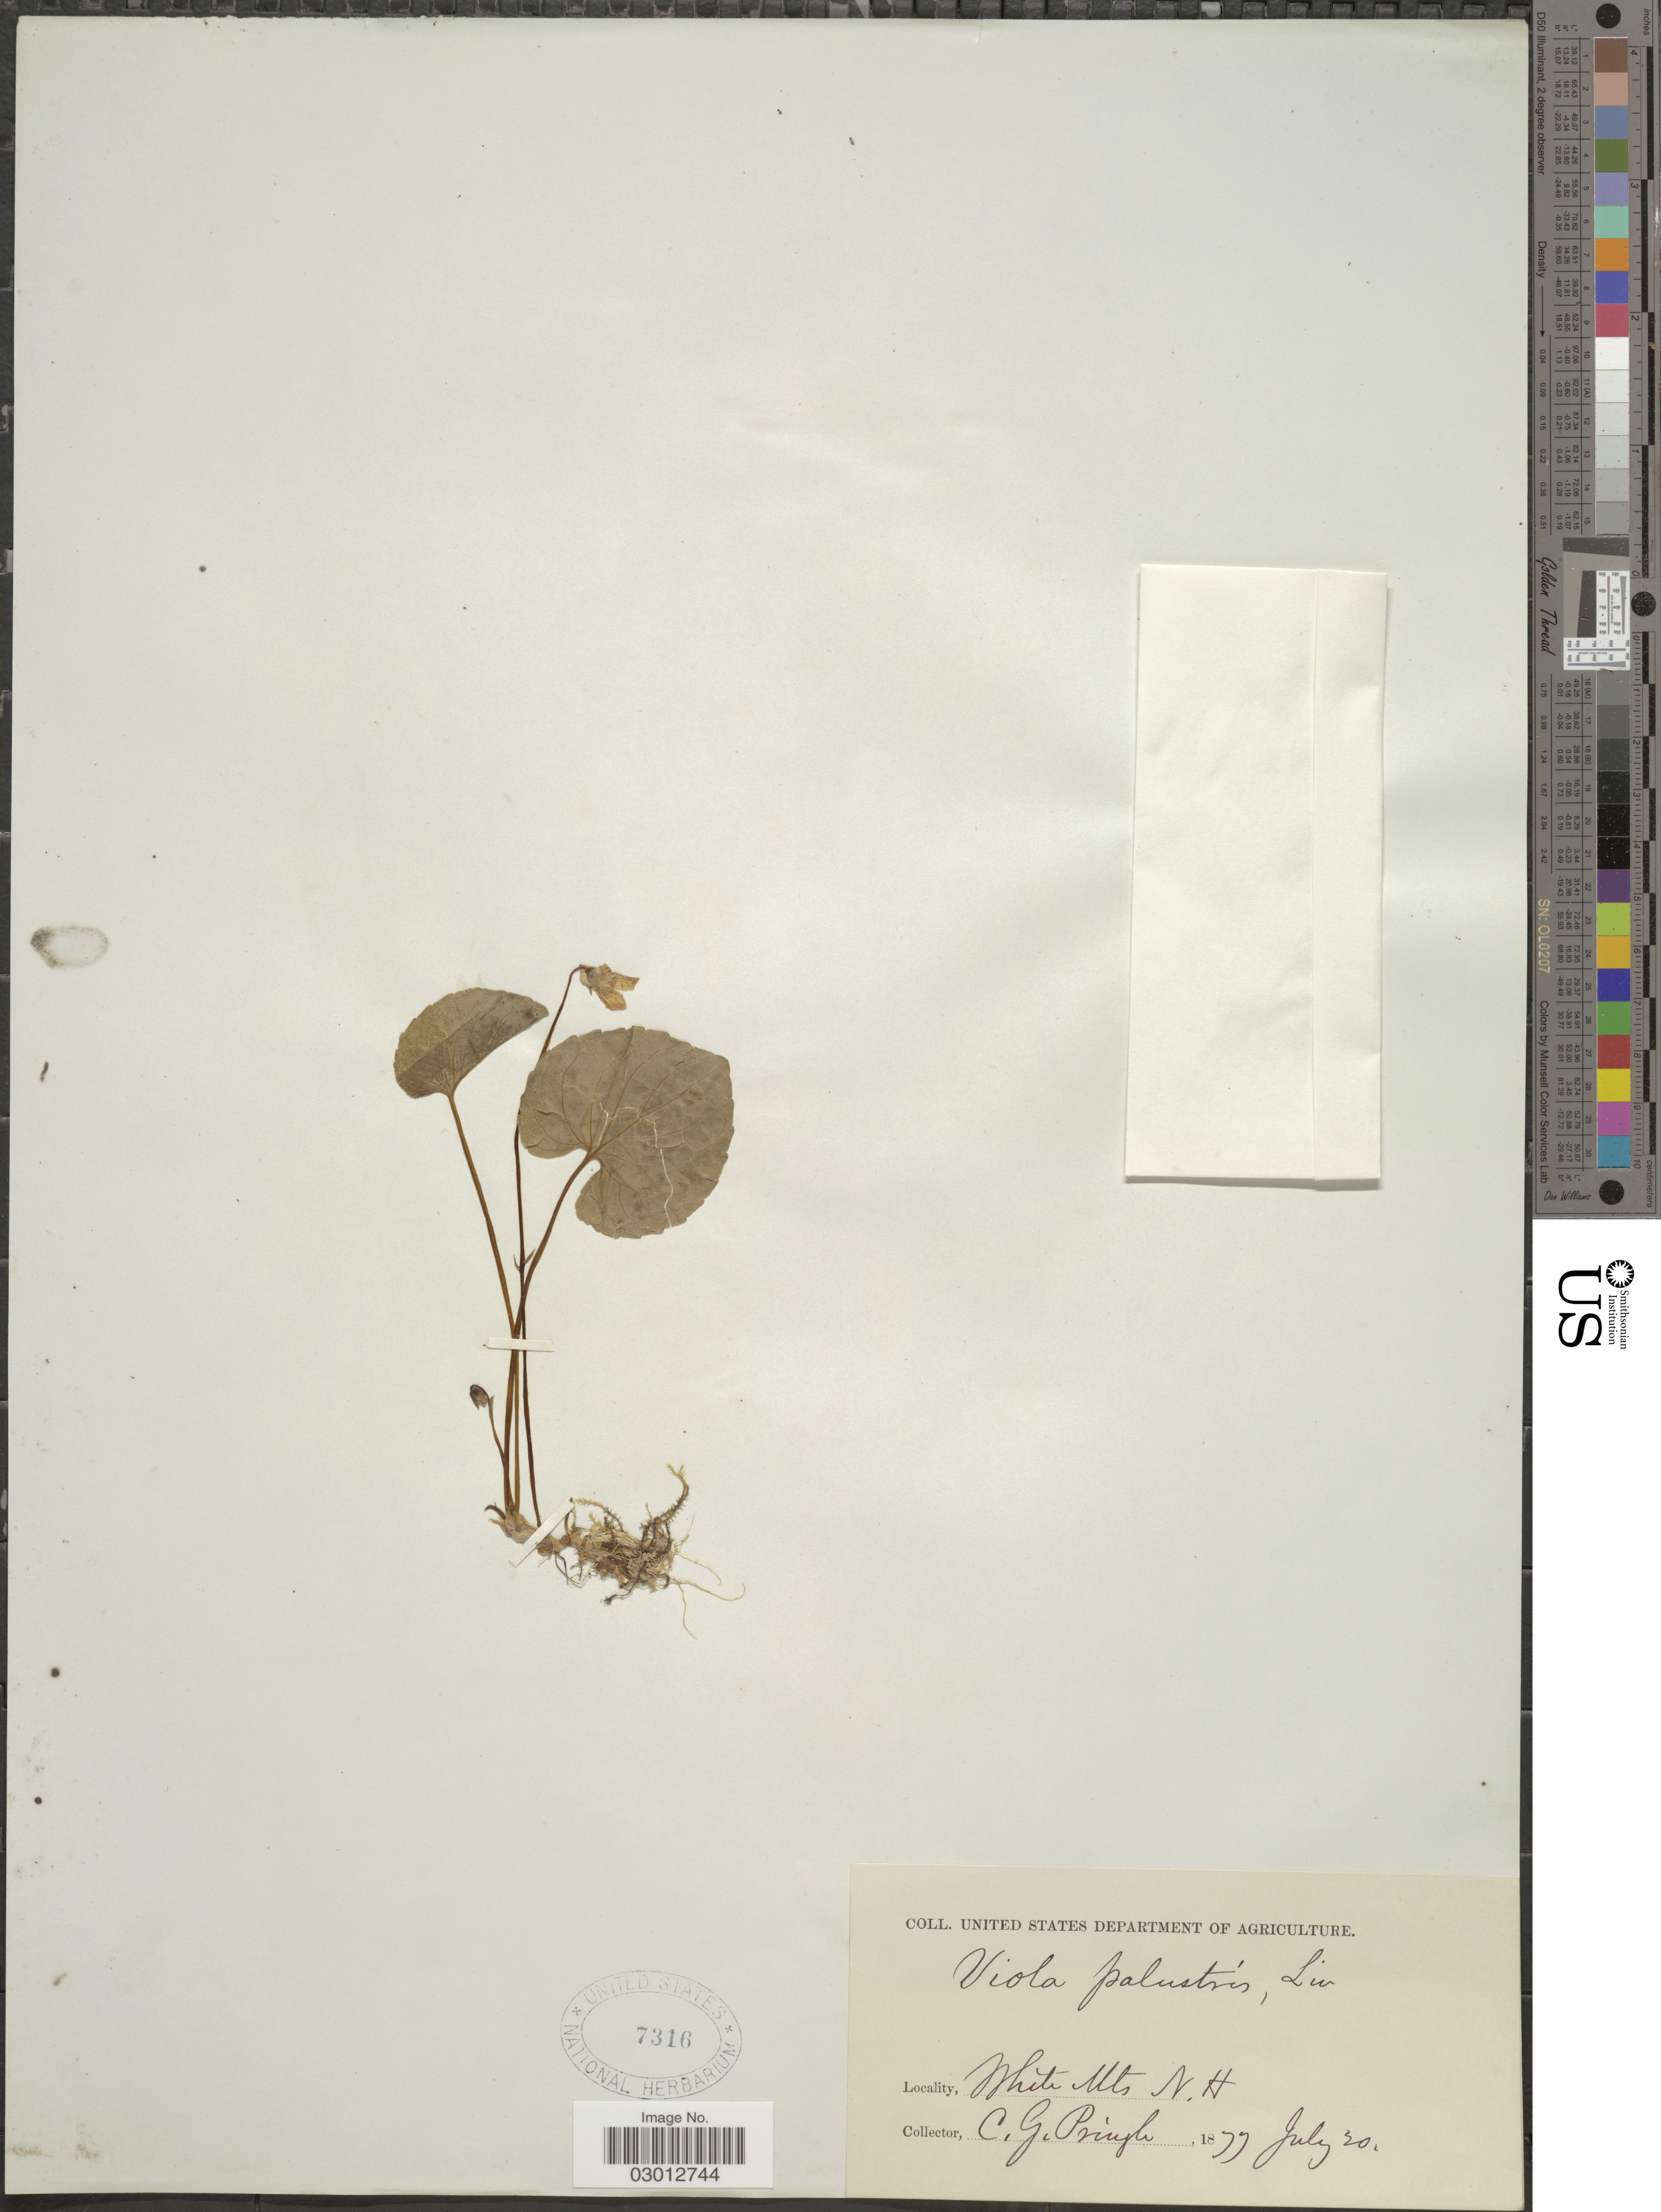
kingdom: Plantae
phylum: Tracheophyta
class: Magnoliopsida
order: Malpighiales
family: Violaceae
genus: Viola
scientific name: Viola palustris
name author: L.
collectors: C. G. Pringle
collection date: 1877-07-20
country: United States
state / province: New Hampshire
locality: White Mts N.H.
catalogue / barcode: US 7316